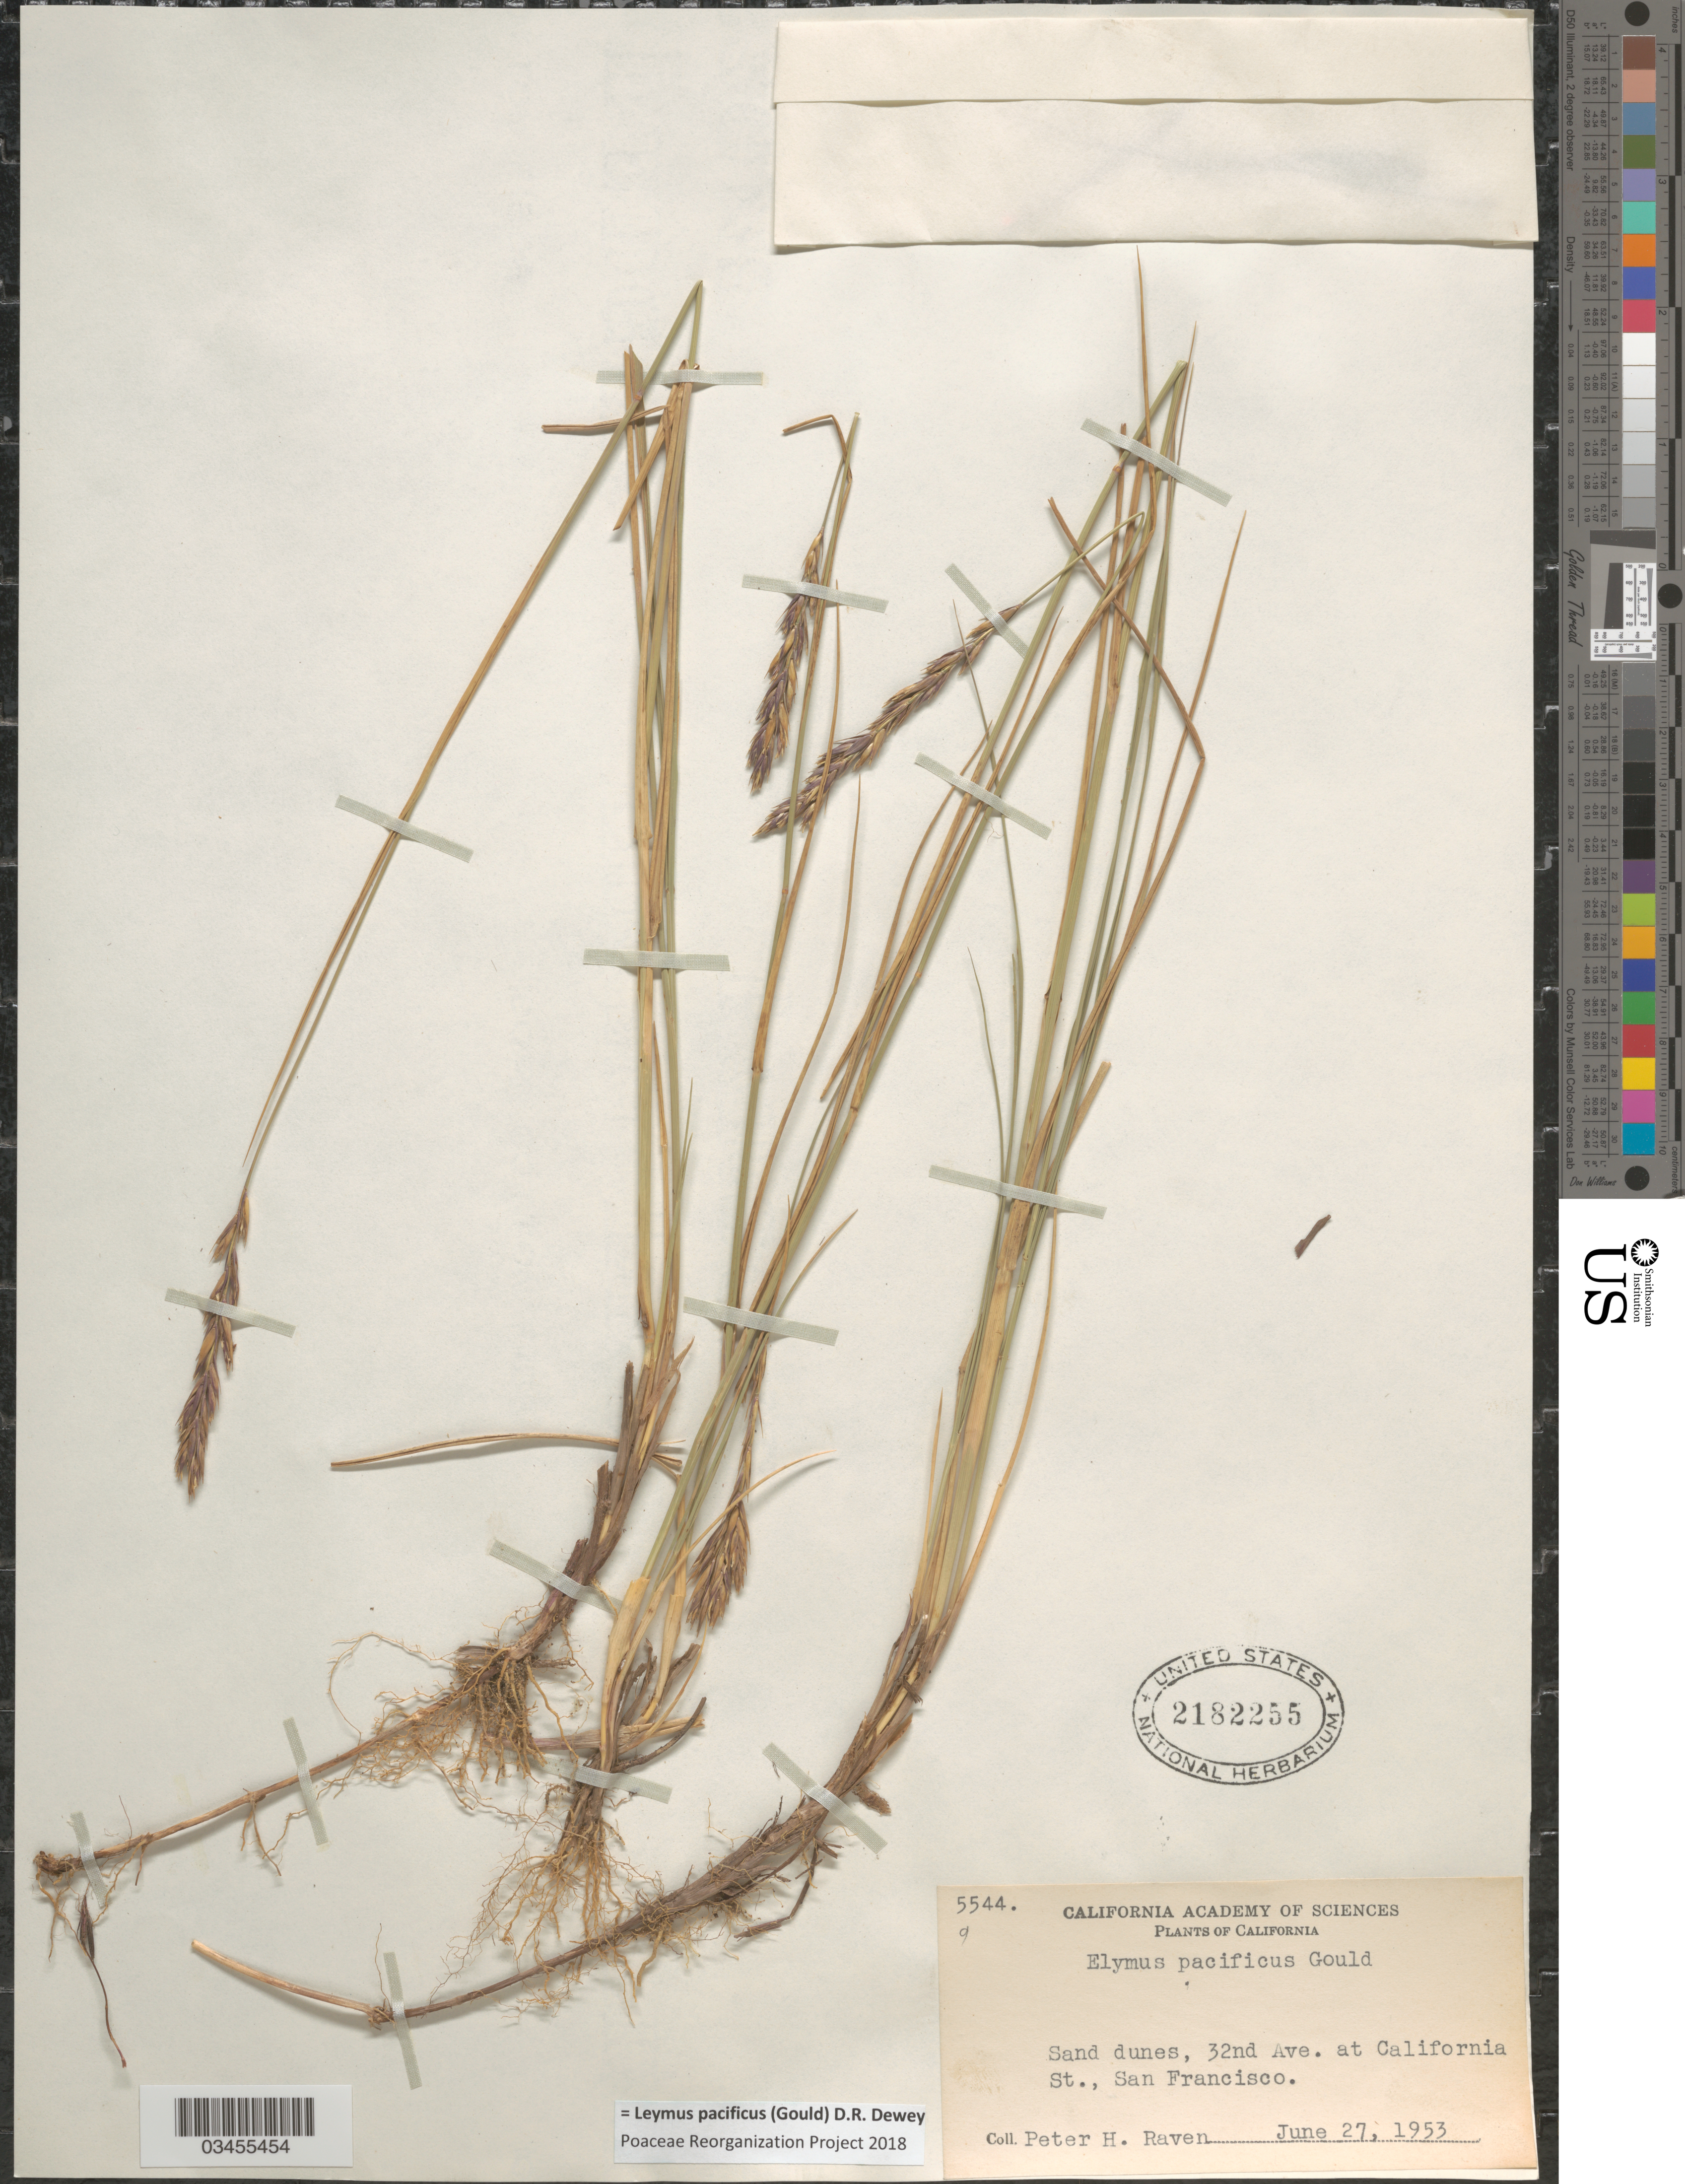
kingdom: Plantae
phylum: Tracheophyta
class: Liliopsida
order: Poales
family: Poaceae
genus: Leymus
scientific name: Leymus salina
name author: (M.E. Jones) Á. Löve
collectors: P. Raven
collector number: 5544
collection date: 1953-06-27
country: United States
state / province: California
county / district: San Francisco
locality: Sand dunes, 32nd Ave. at California St., San Francisco.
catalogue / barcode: US 2182255